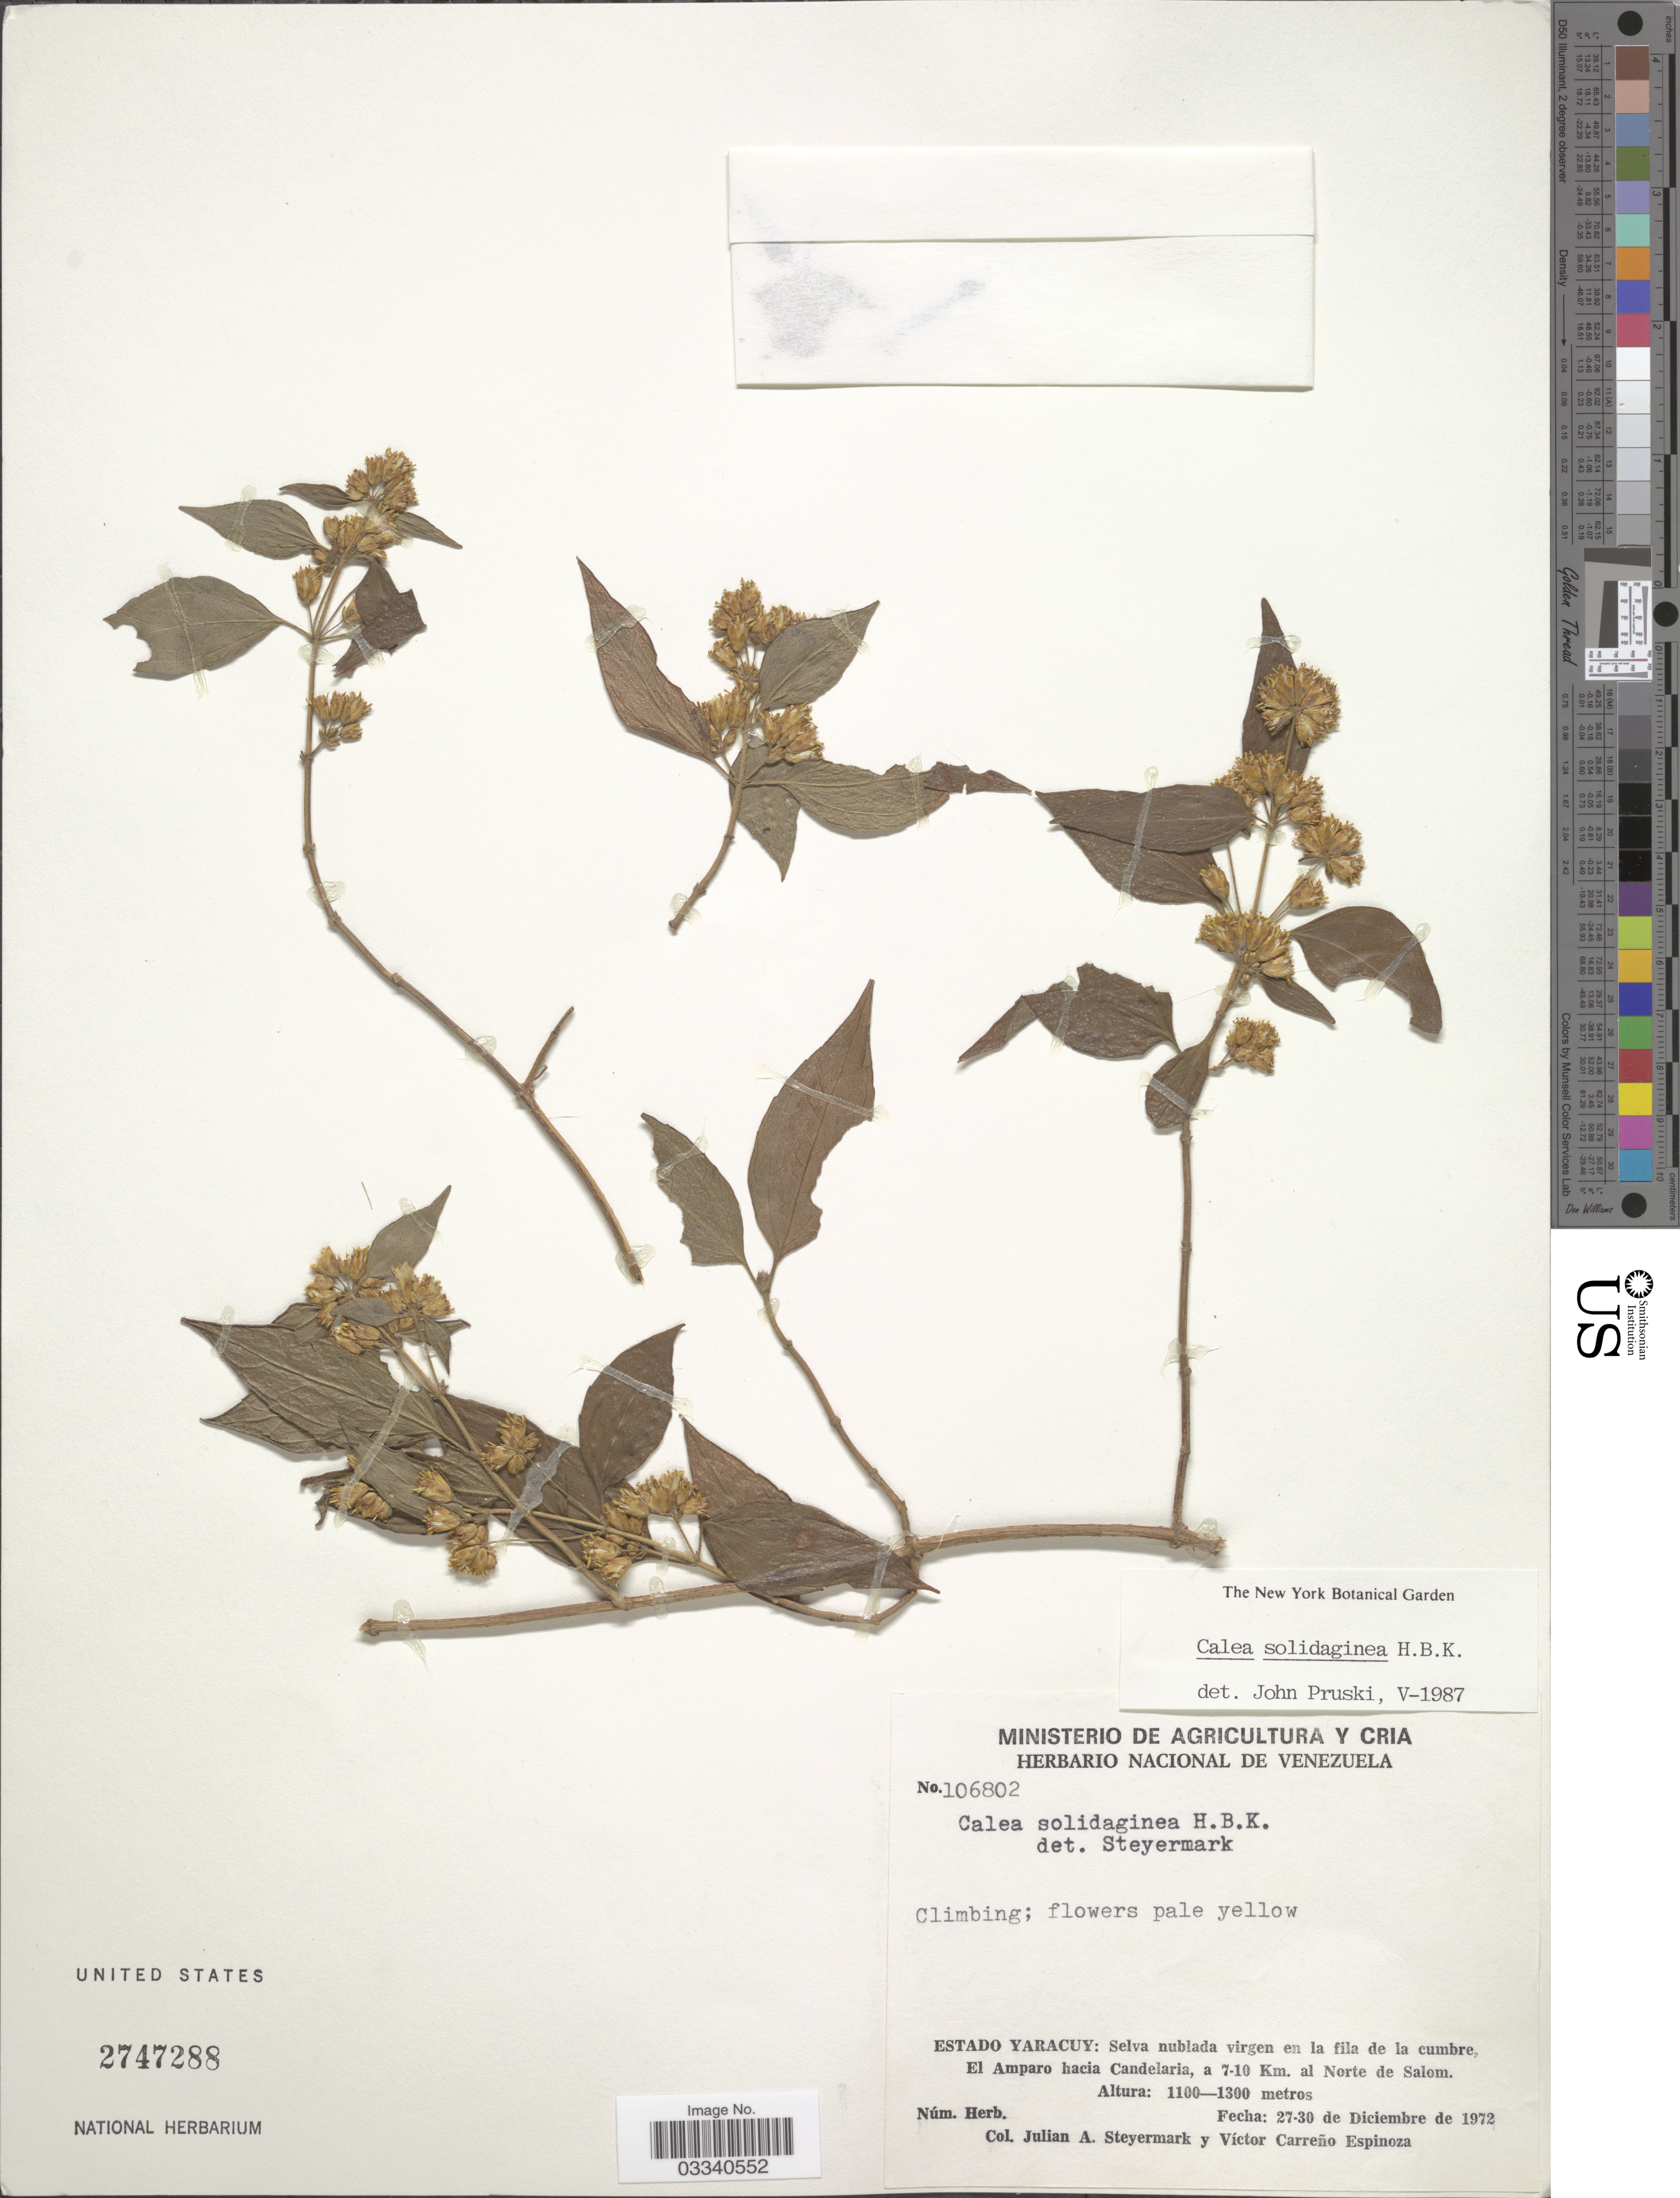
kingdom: Plantae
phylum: Tracheophyta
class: Magnoliopsida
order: Asterales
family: Asteraceae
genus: Calea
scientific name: Calea solidaginea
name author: Kunth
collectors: J. Steyermark & V. Carreño E.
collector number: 106802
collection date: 1972-12-27/1972-12-30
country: Venezuela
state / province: Yaracuy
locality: Selva nublada virgen en la fila de la cumbre, El Amparo hacia Candelaria, 7-10 Km, al Norte de Salom.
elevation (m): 1100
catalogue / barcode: US 2747288